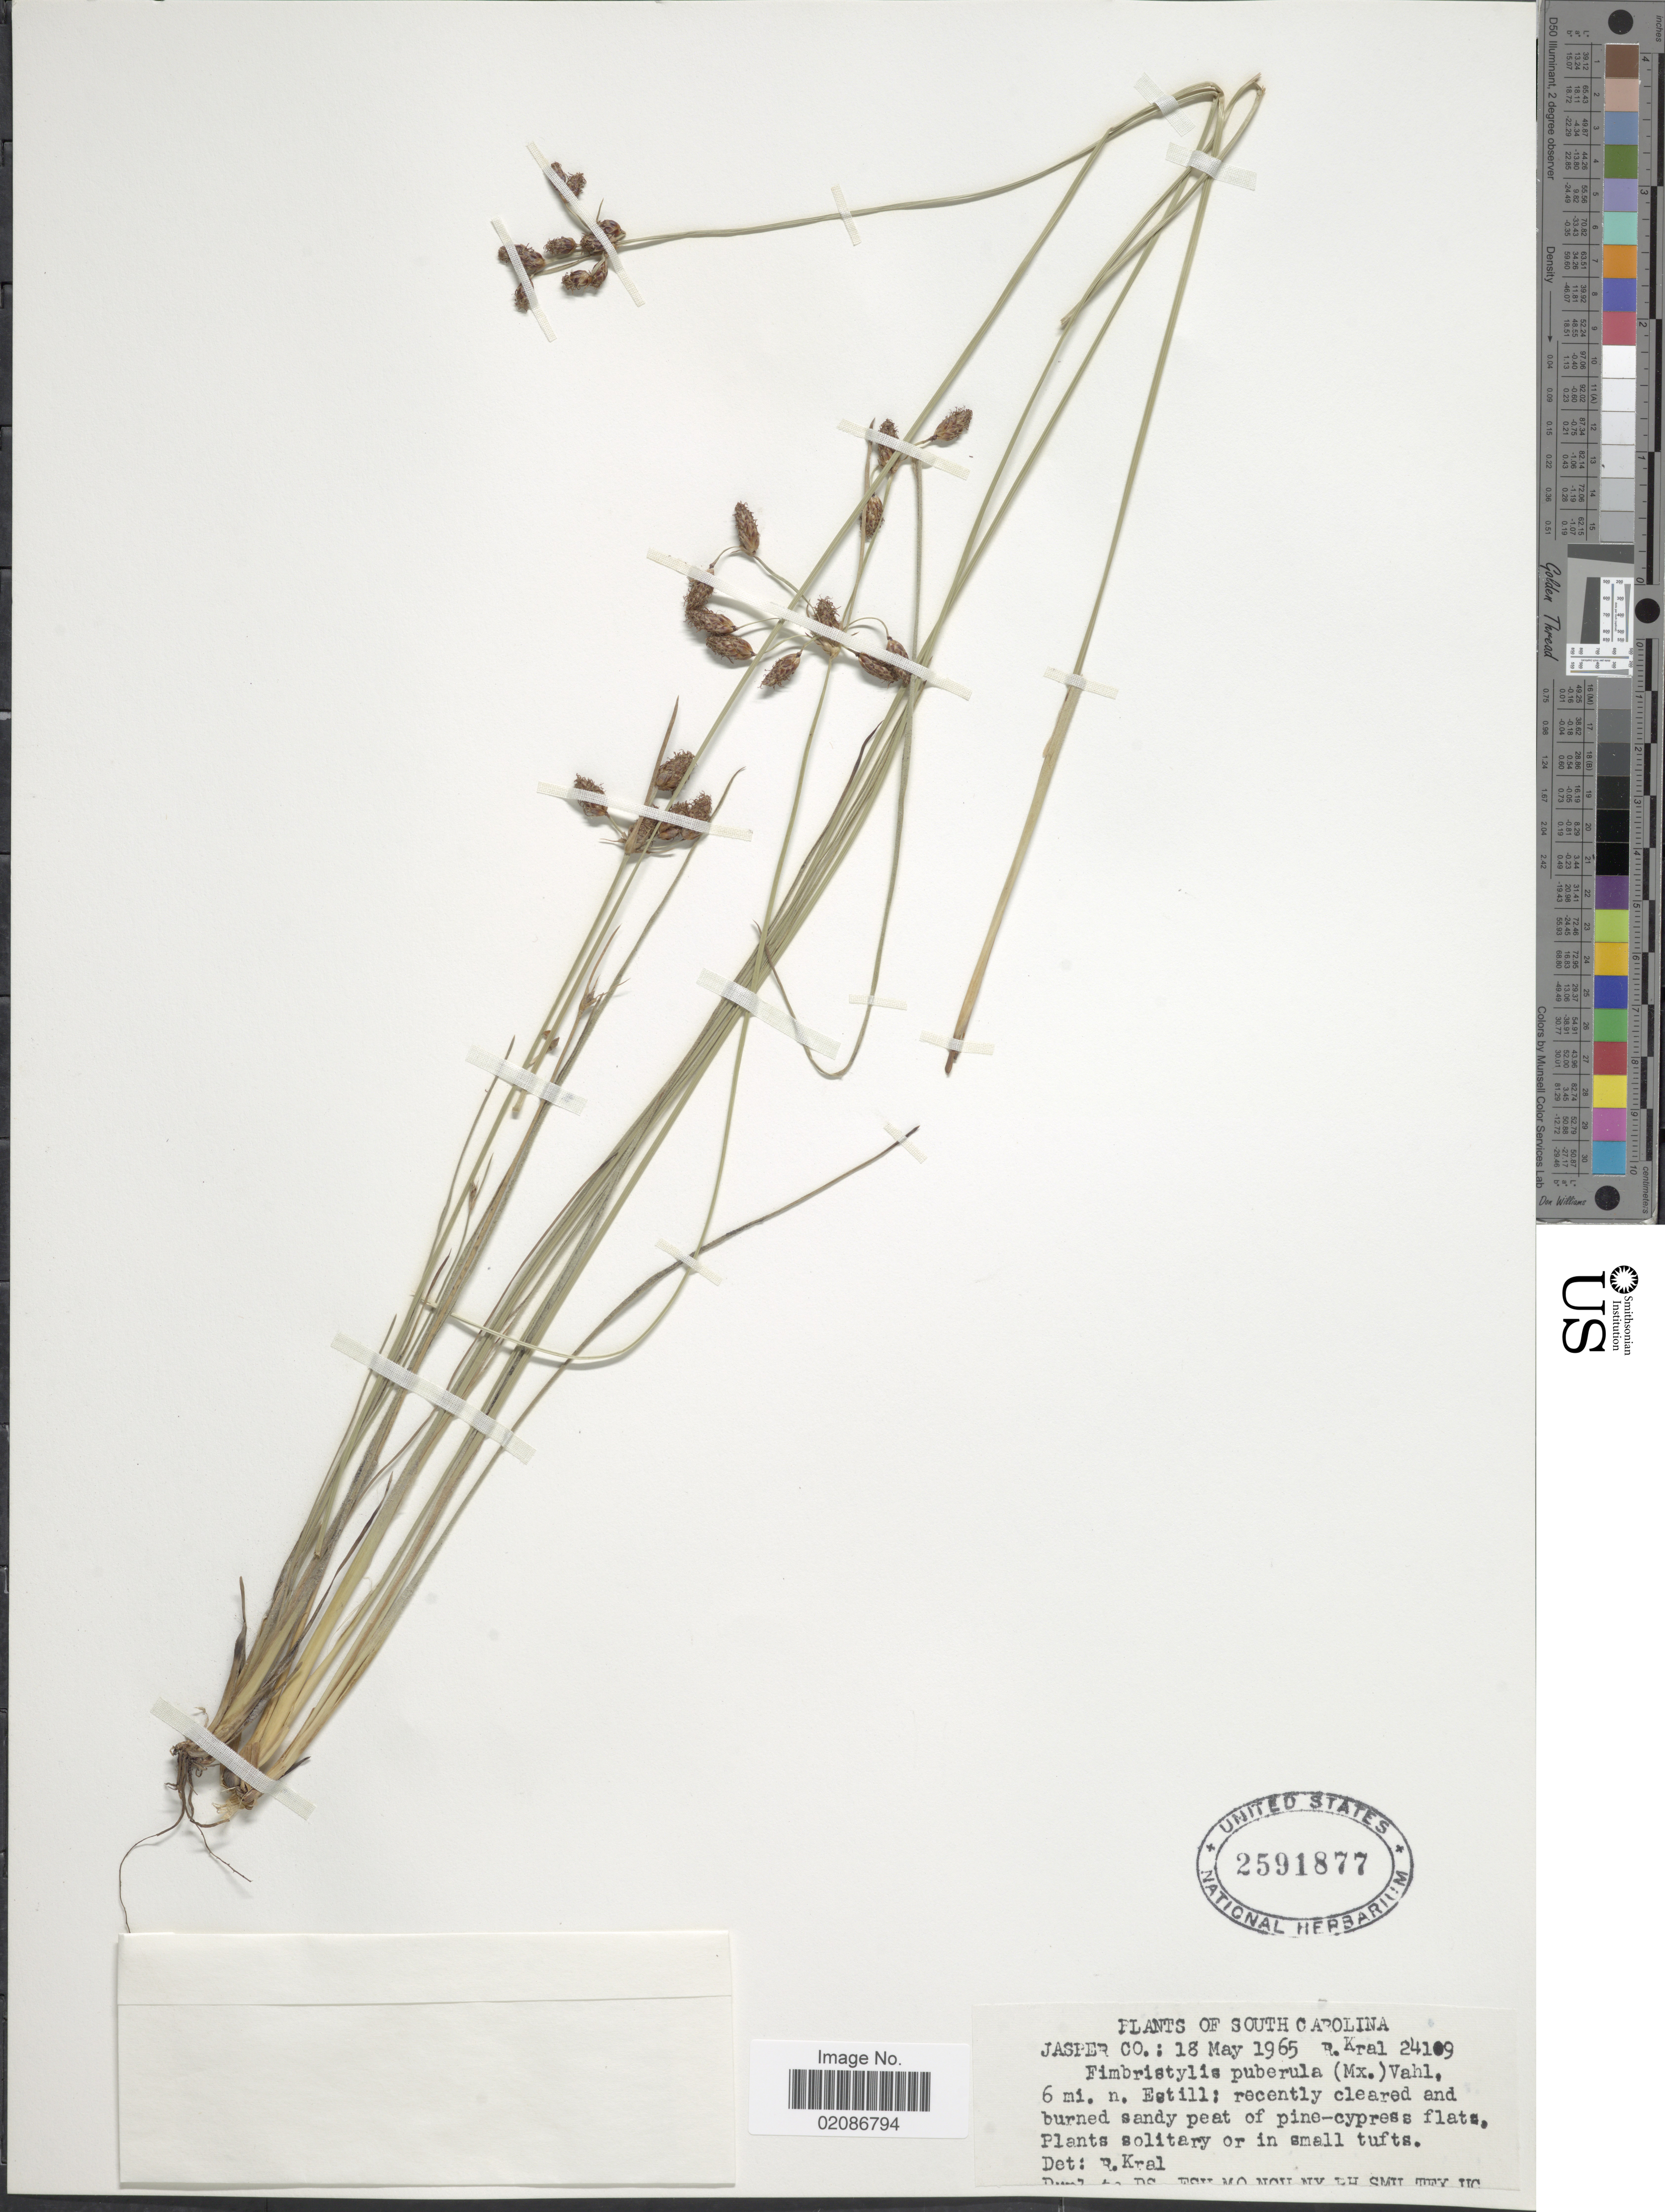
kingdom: Plantae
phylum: Tracheophyta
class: Liliopsida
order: Poales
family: Cyperaceae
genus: Fimbristylis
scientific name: Fimbristylis puberula var. puberula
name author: (Michx.) Vahl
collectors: R. Kral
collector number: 24109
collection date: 1965-05-18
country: United States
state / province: South Carolina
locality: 6 mi. n. Estill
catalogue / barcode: US 2591877